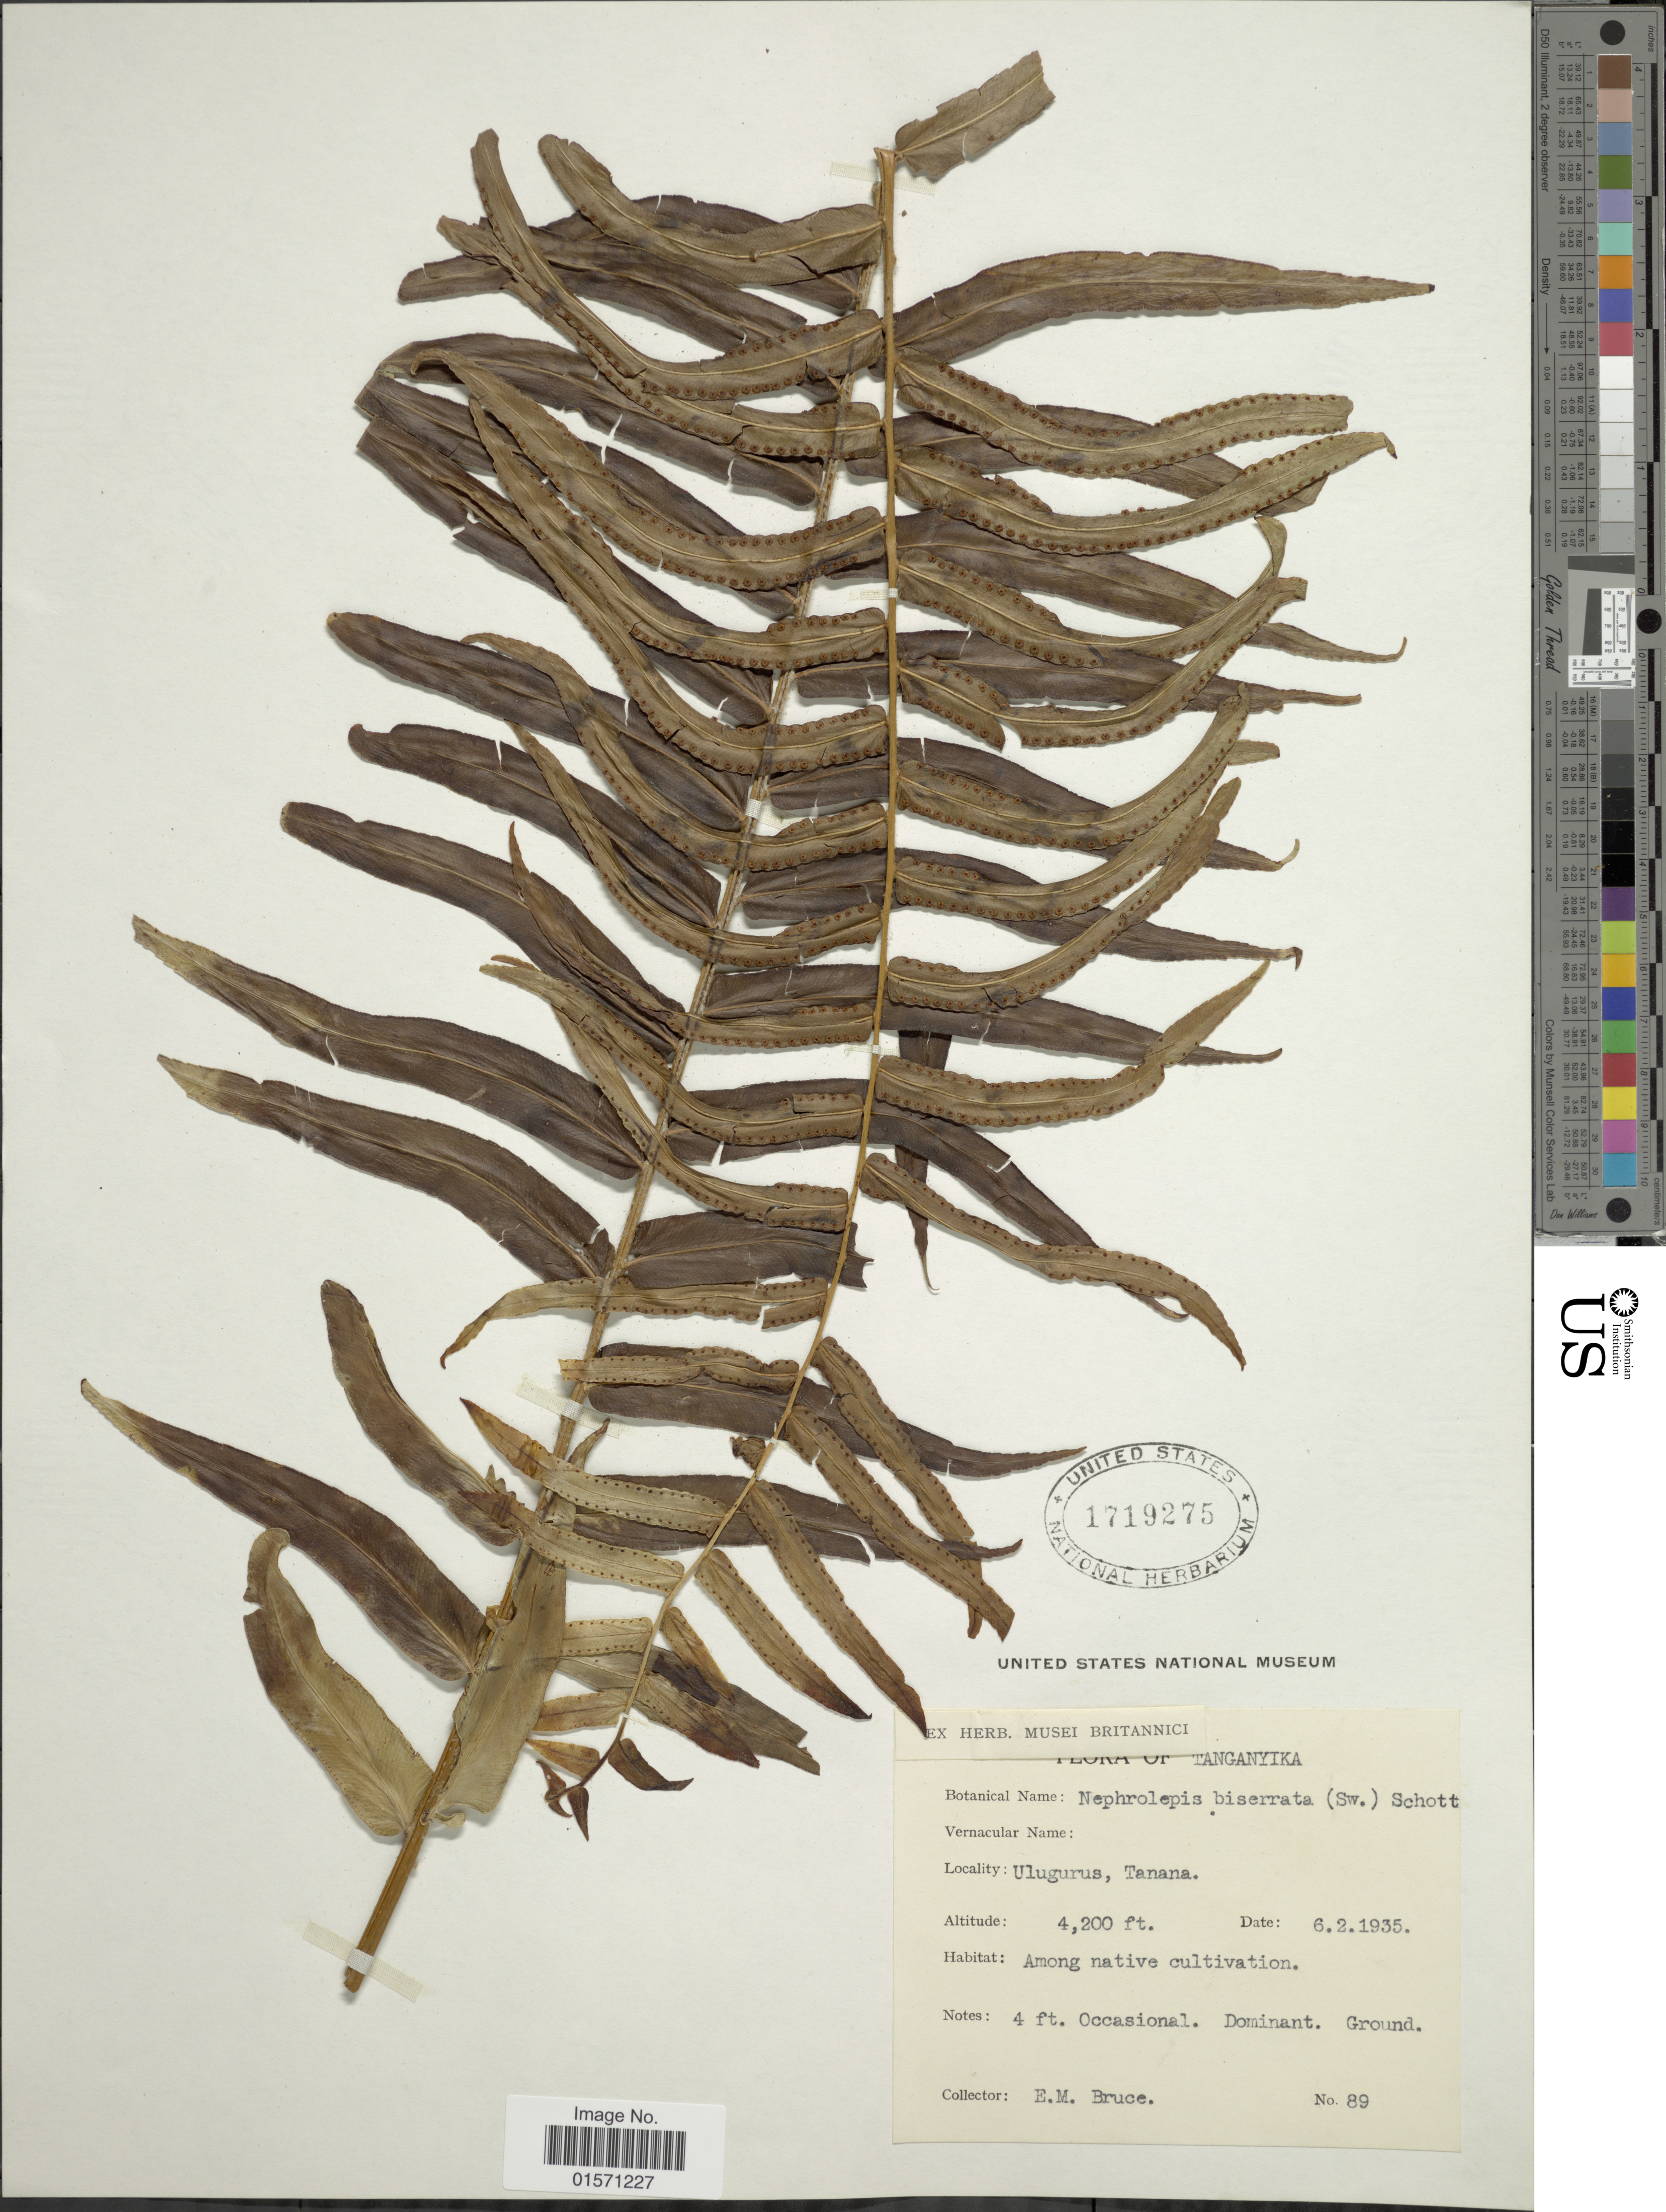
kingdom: Plantae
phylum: Tracheophyta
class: Polypodiopsida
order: Polypodiales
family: Nephrolepidaceae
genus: Nephrolepis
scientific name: Nephrolepis biserrata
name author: (Sw.) Schott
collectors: E. Bruce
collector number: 89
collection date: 1935-02-06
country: Tanzania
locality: Tanganyika. Ulugurus, Tanana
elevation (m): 1280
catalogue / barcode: US 1719275